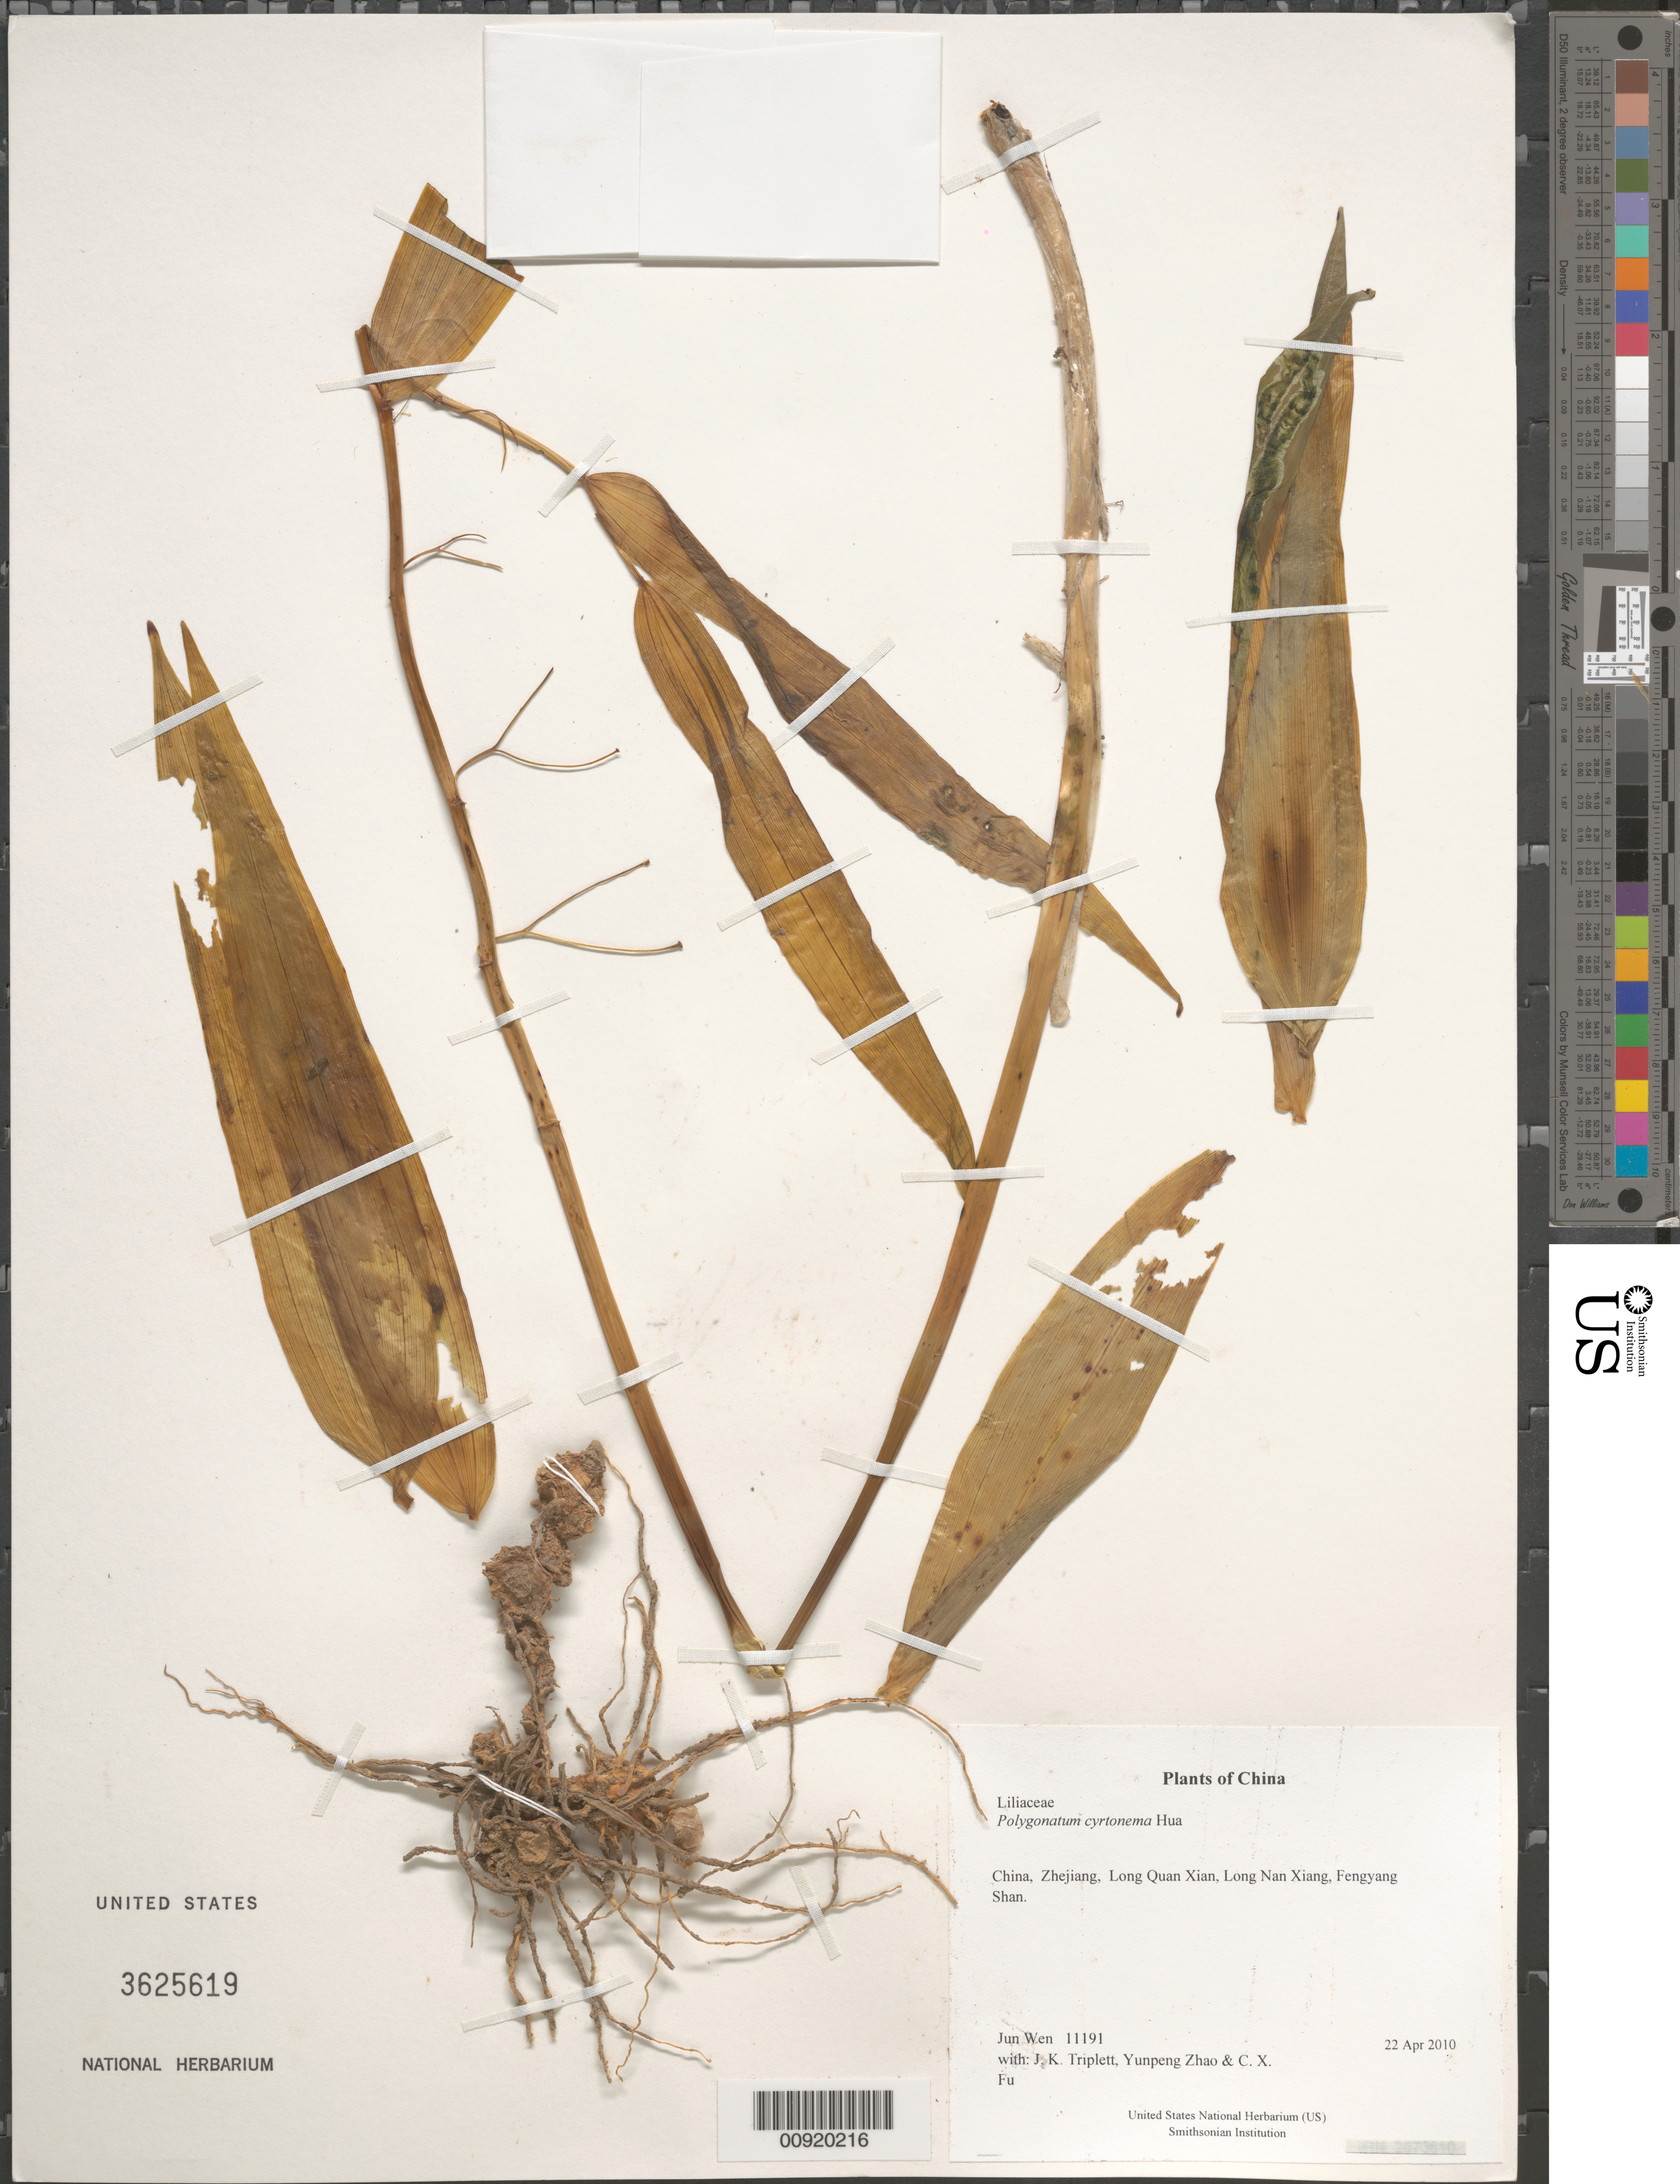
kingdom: Plantae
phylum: Tracheophyta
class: Liliopsida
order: Asparagales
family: Asparagaceae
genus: Polygonatum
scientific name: Polygonatum cyrtonema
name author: Hua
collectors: J. Wen, J. K. Triplett, Yunpeng Zhao & C. X. Fu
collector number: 11191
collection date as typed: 22 Apr 2010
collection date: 2010-04-22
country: China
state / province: Zhejiang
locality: Long Quan Xian, Long Nan Xiang, Fengyang Shan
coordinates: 27 55.185 N, 119 12.483 E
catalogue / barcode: US 3625619